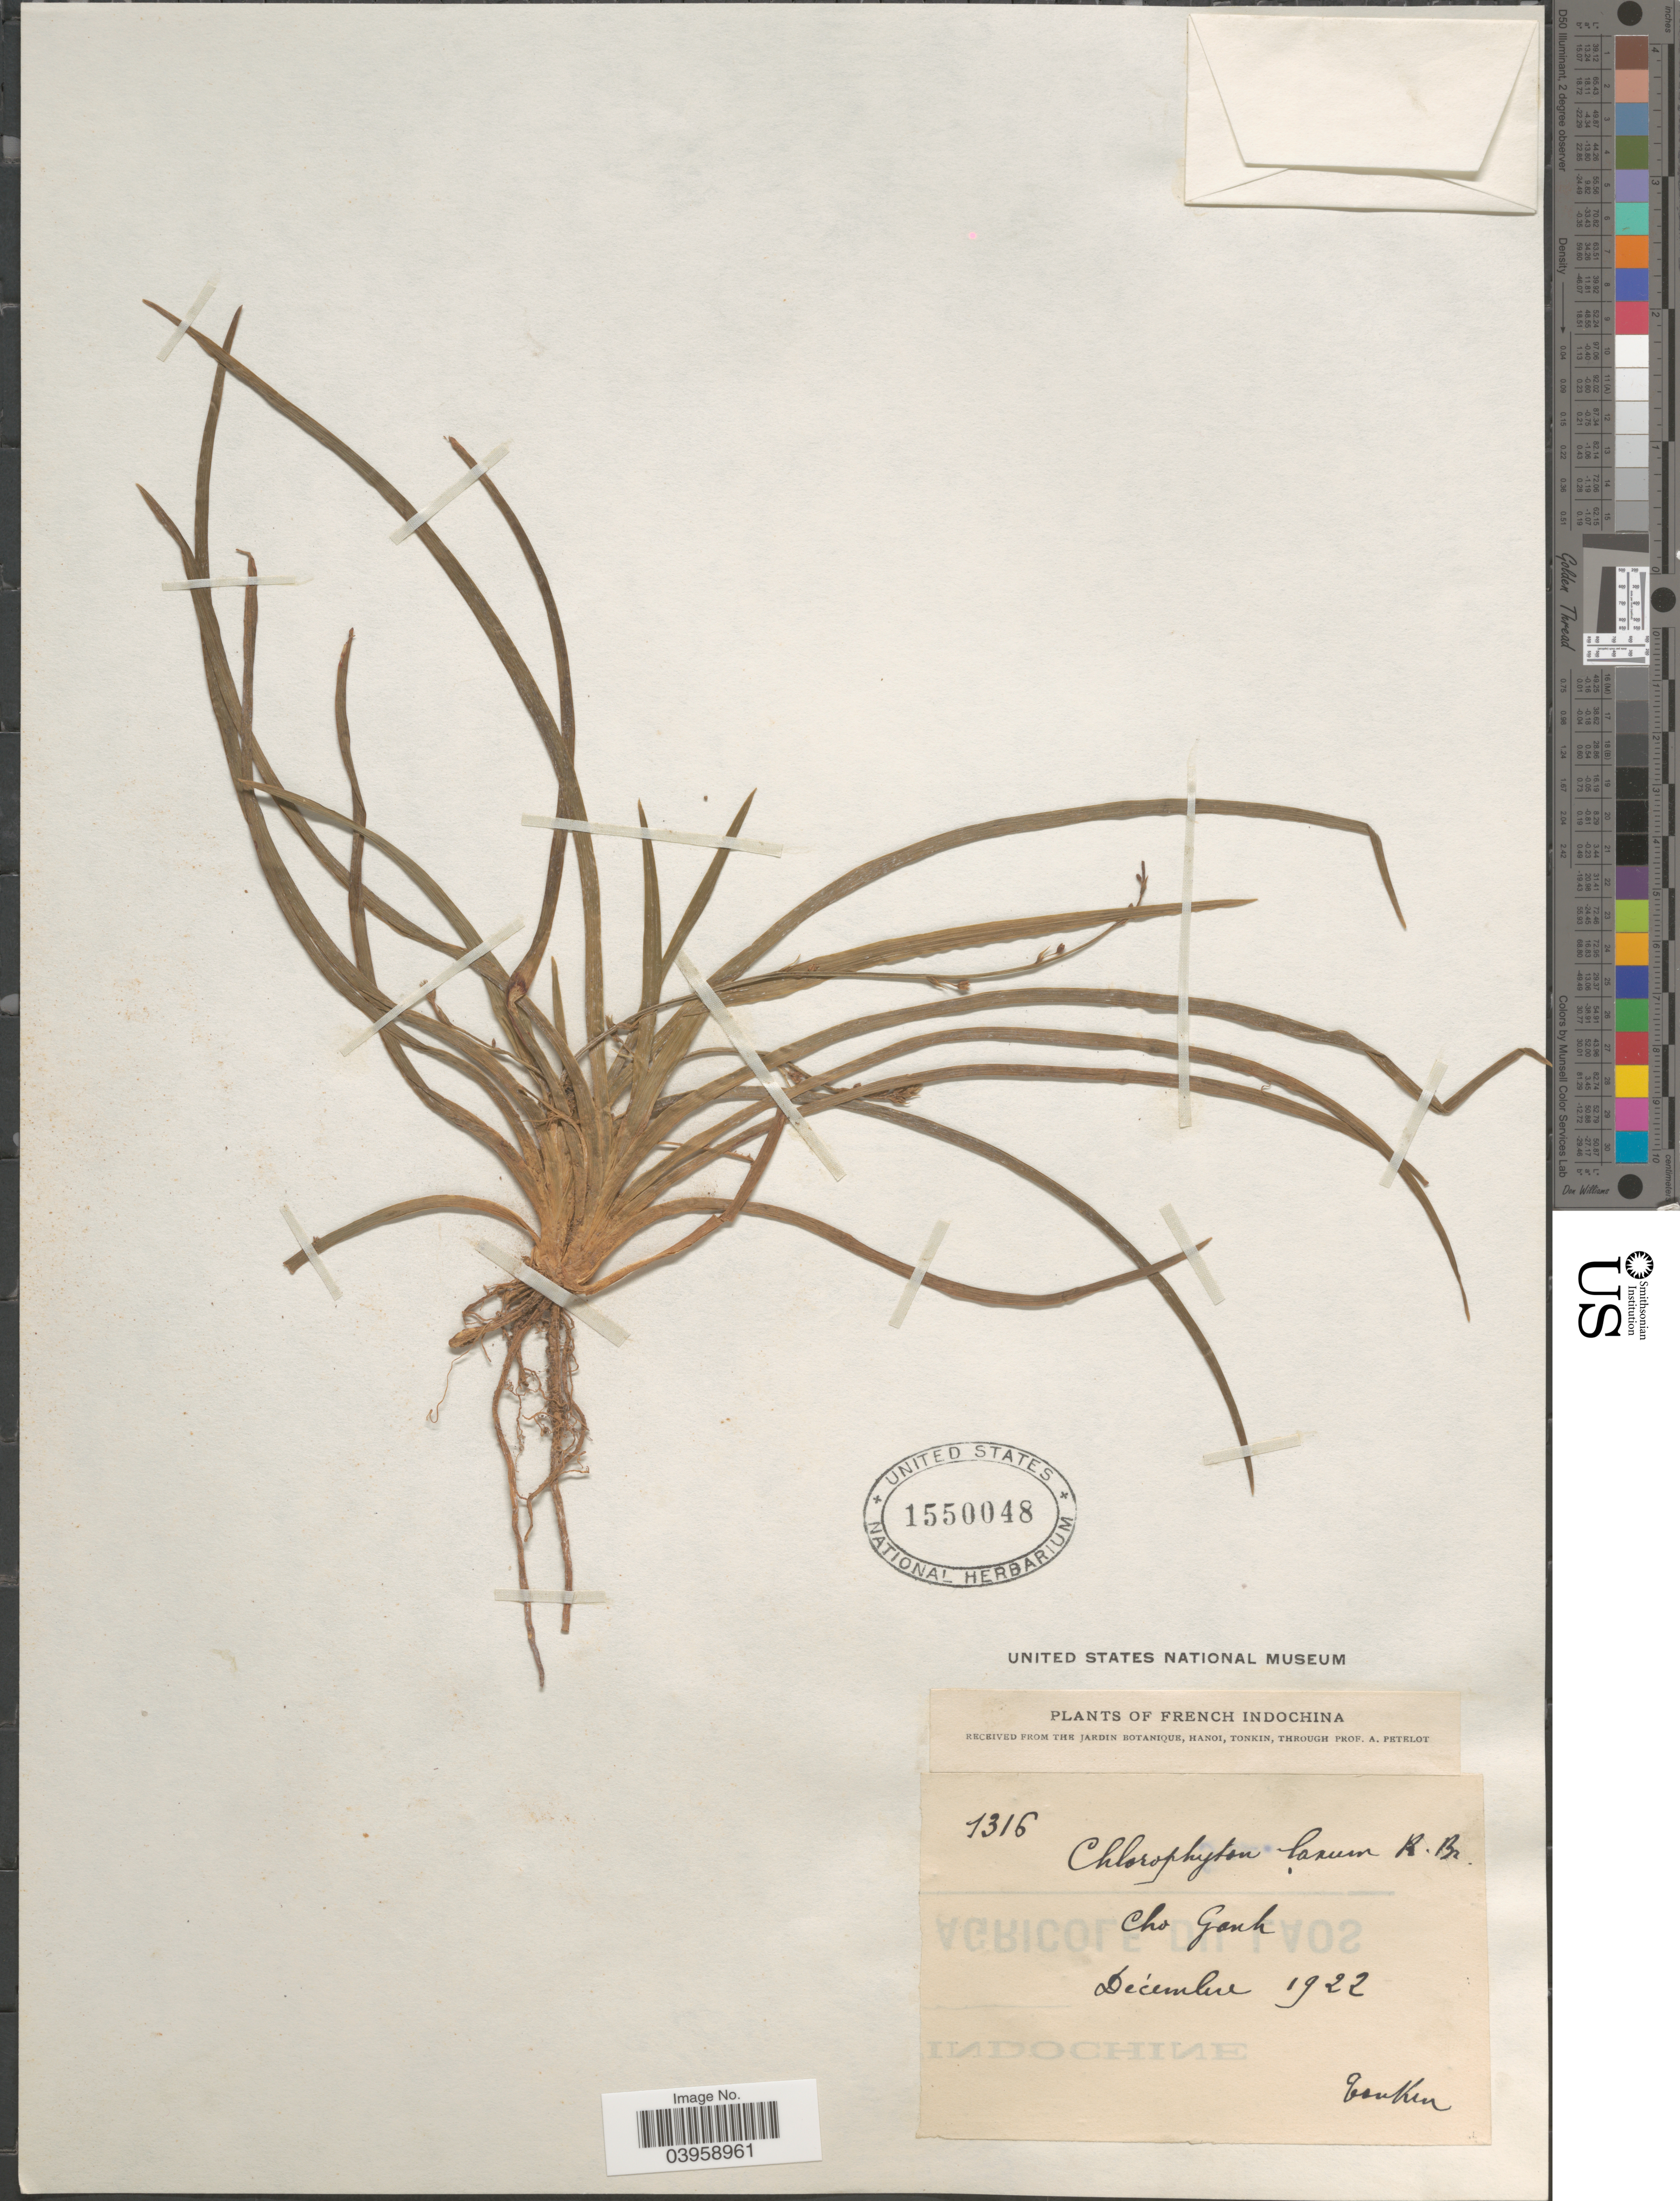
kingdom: Plantae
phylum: Tracheophyta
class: Liliopsida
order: Asparagales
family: Asparagaceae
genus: Chlorophytum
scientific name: Chlorophytum laxum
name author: R. Br.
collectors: P. A. Pételot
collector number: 1316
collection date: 1922-12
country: Vietnam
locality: French Indochina. Cho Ganh.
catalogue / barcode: US 1550048